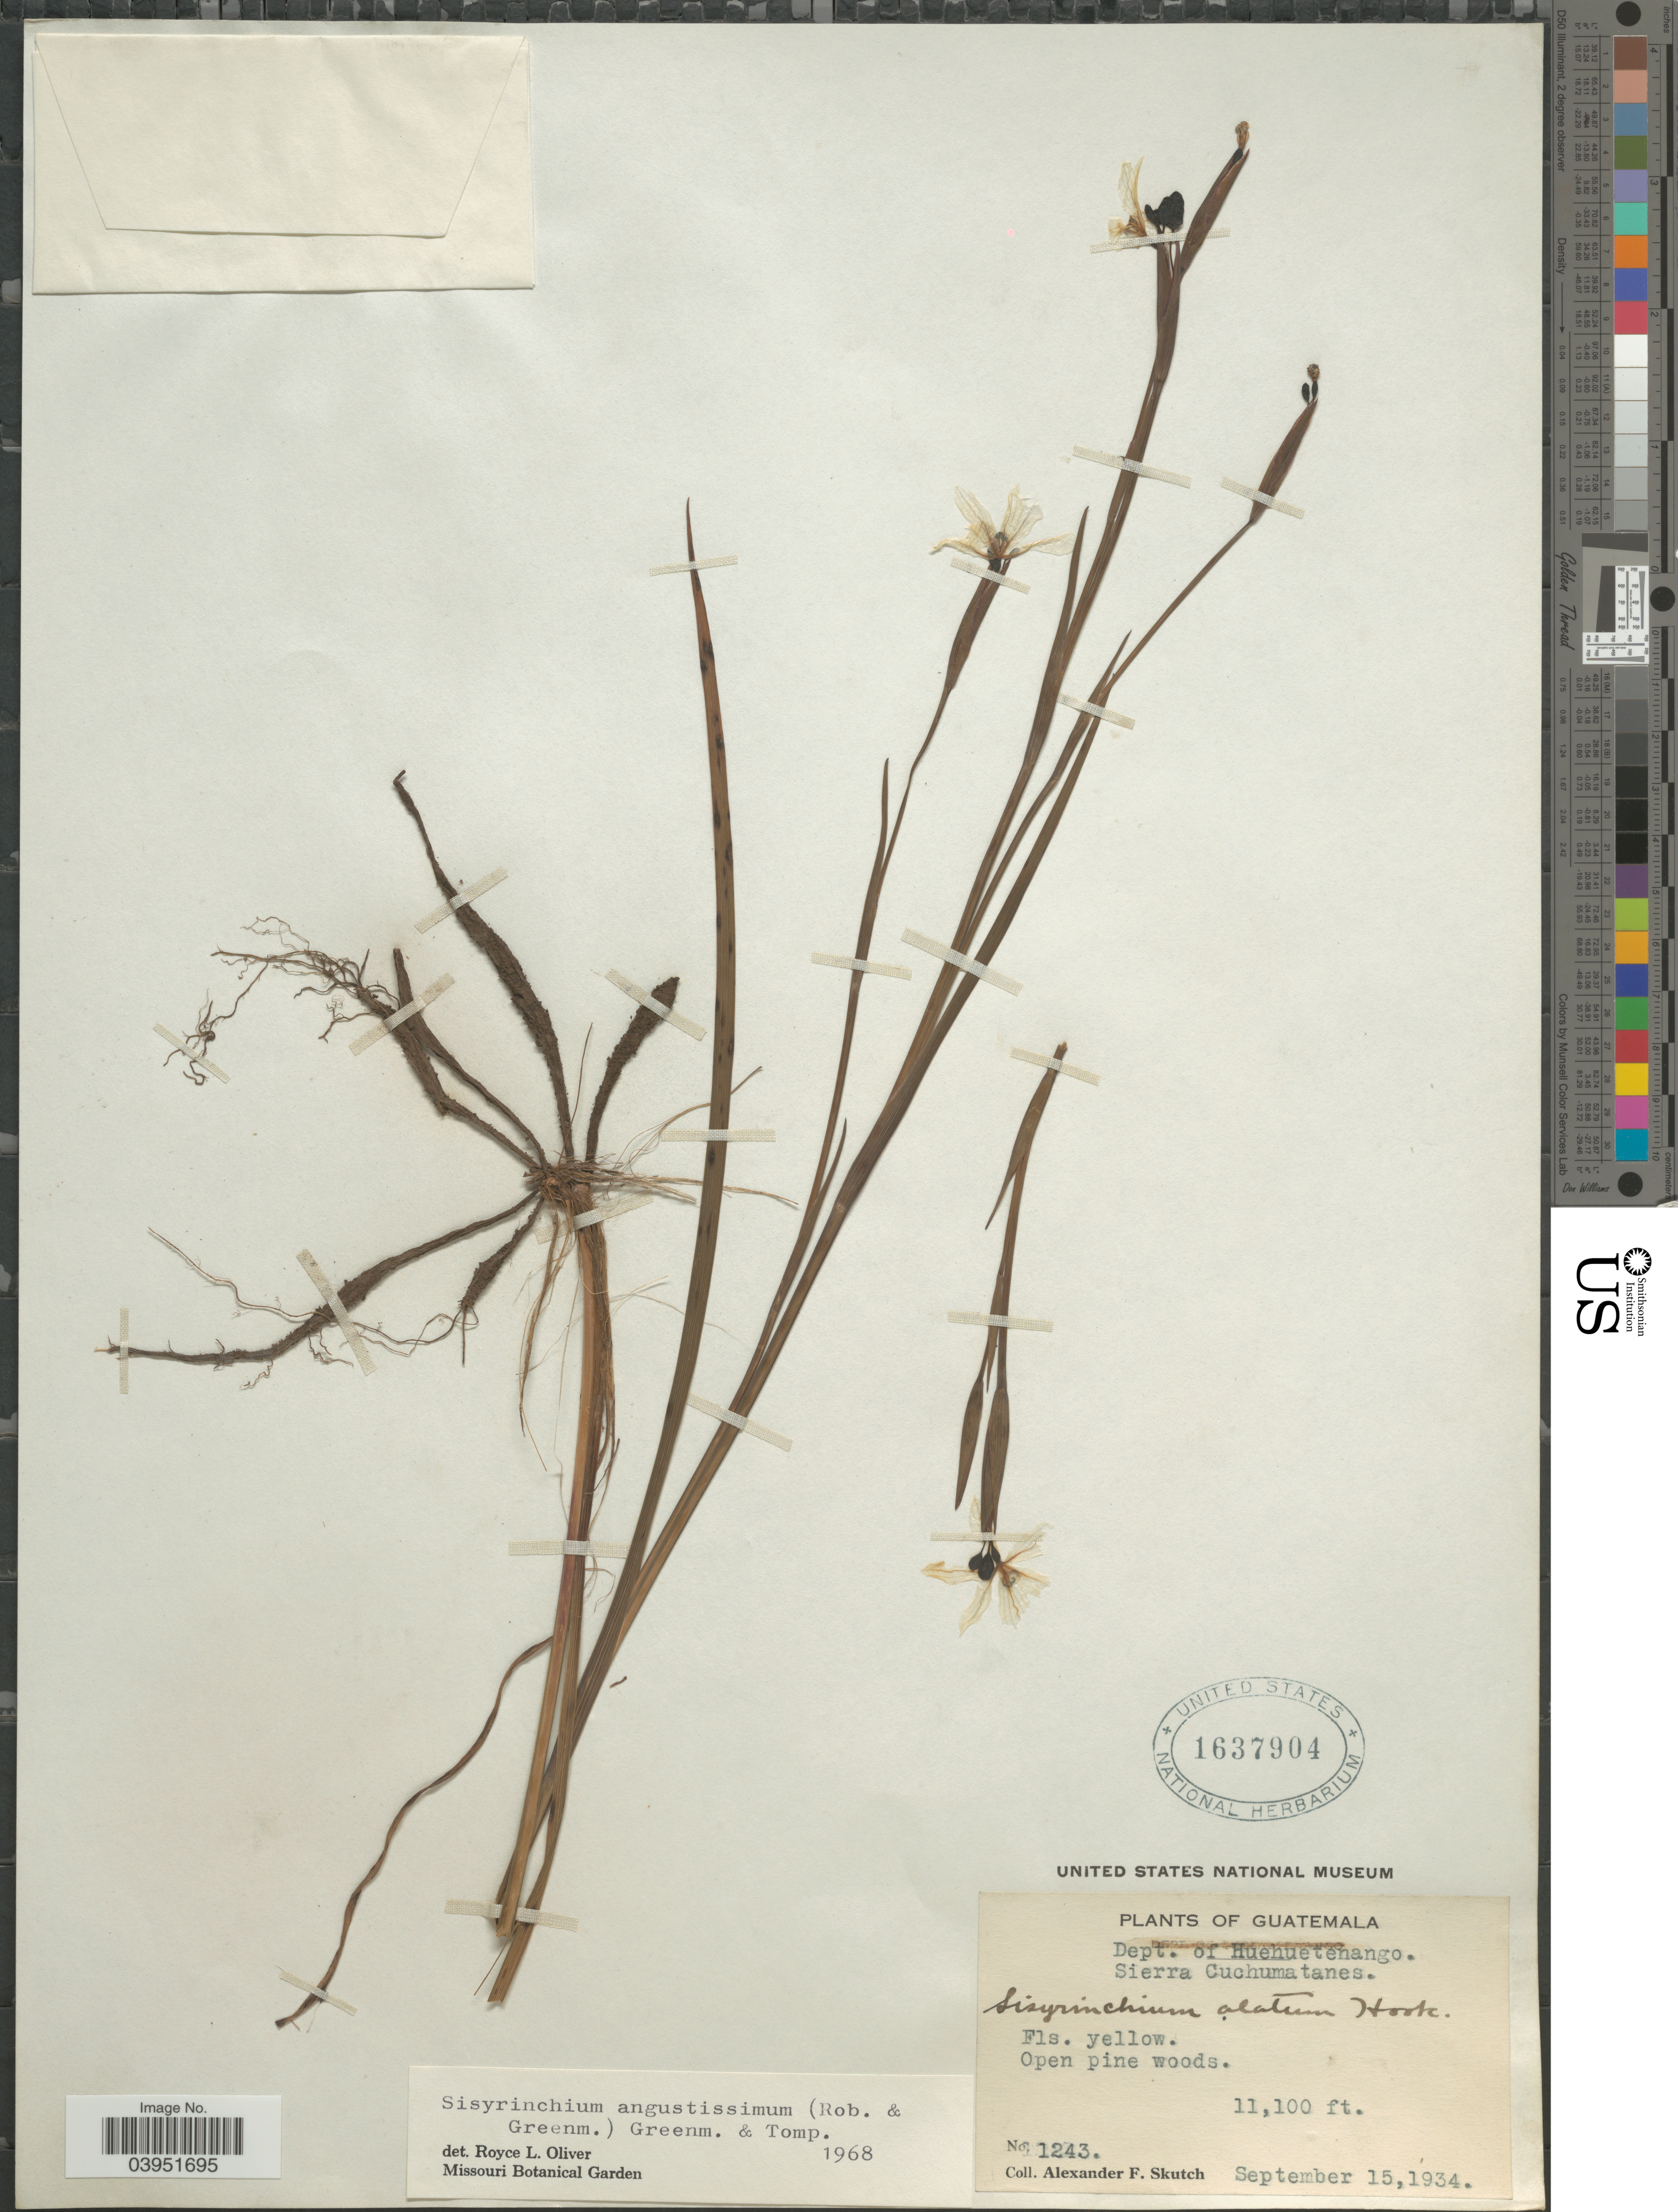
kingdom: Plantae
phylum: Tracheophyta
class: Liliopsida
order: Asparagales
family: Iridaceae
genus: Sisyrinchium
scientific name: Sisyrinchium angustissimum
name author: (B.L. Rob.) Greenm. & C.H. Thomps.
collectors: A. F. Skutch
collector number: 1243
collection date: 1934-09-15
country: Guatemala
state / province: Huehuetenango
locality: Dept. of Huehuetenango. Sierra Cuchumatanes.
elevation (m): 3383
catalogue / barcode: US 1637904